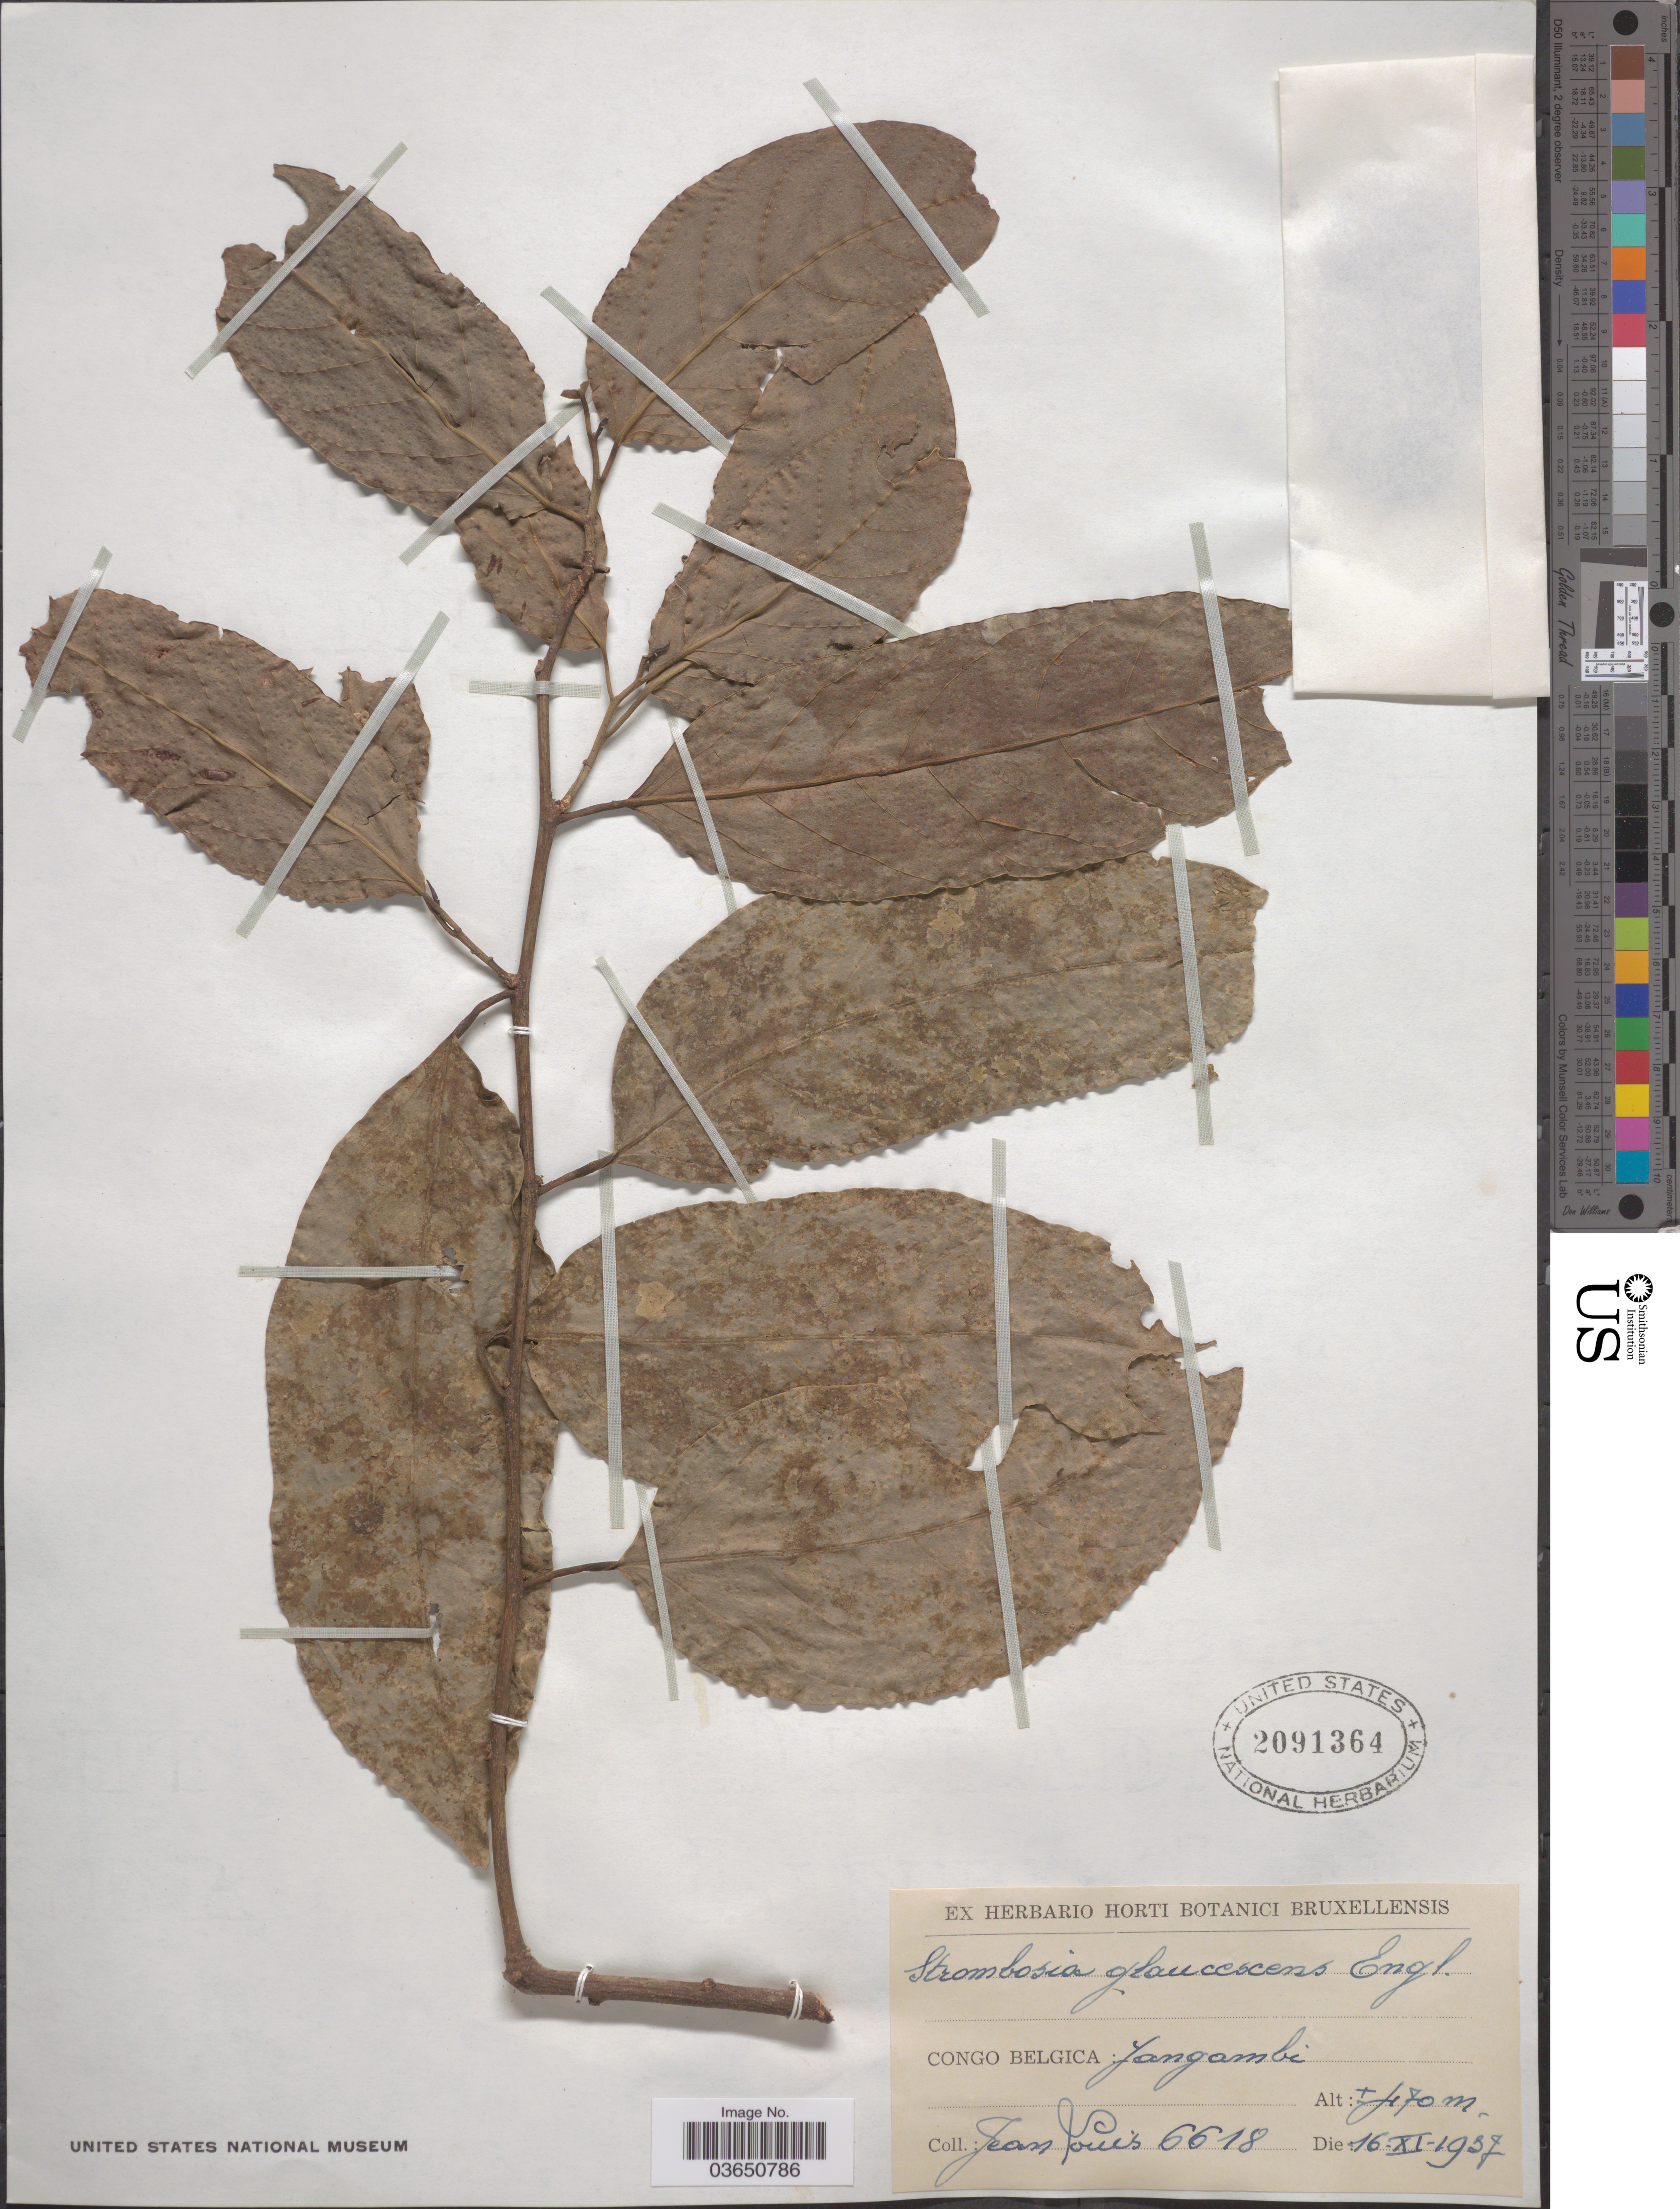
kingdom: Plantae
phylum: Tracheophyta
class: Magnoliopsida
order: Santalales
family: Strombosiaceae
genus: Strombosia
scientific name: Strombosia glaucescens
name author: Engl.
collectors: J. Louis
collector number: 6618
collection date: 1937-11-16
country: Congo, Democratic Republic of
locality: Congo Belgica: Yangambi.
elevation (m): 470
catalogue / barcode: US 2091364